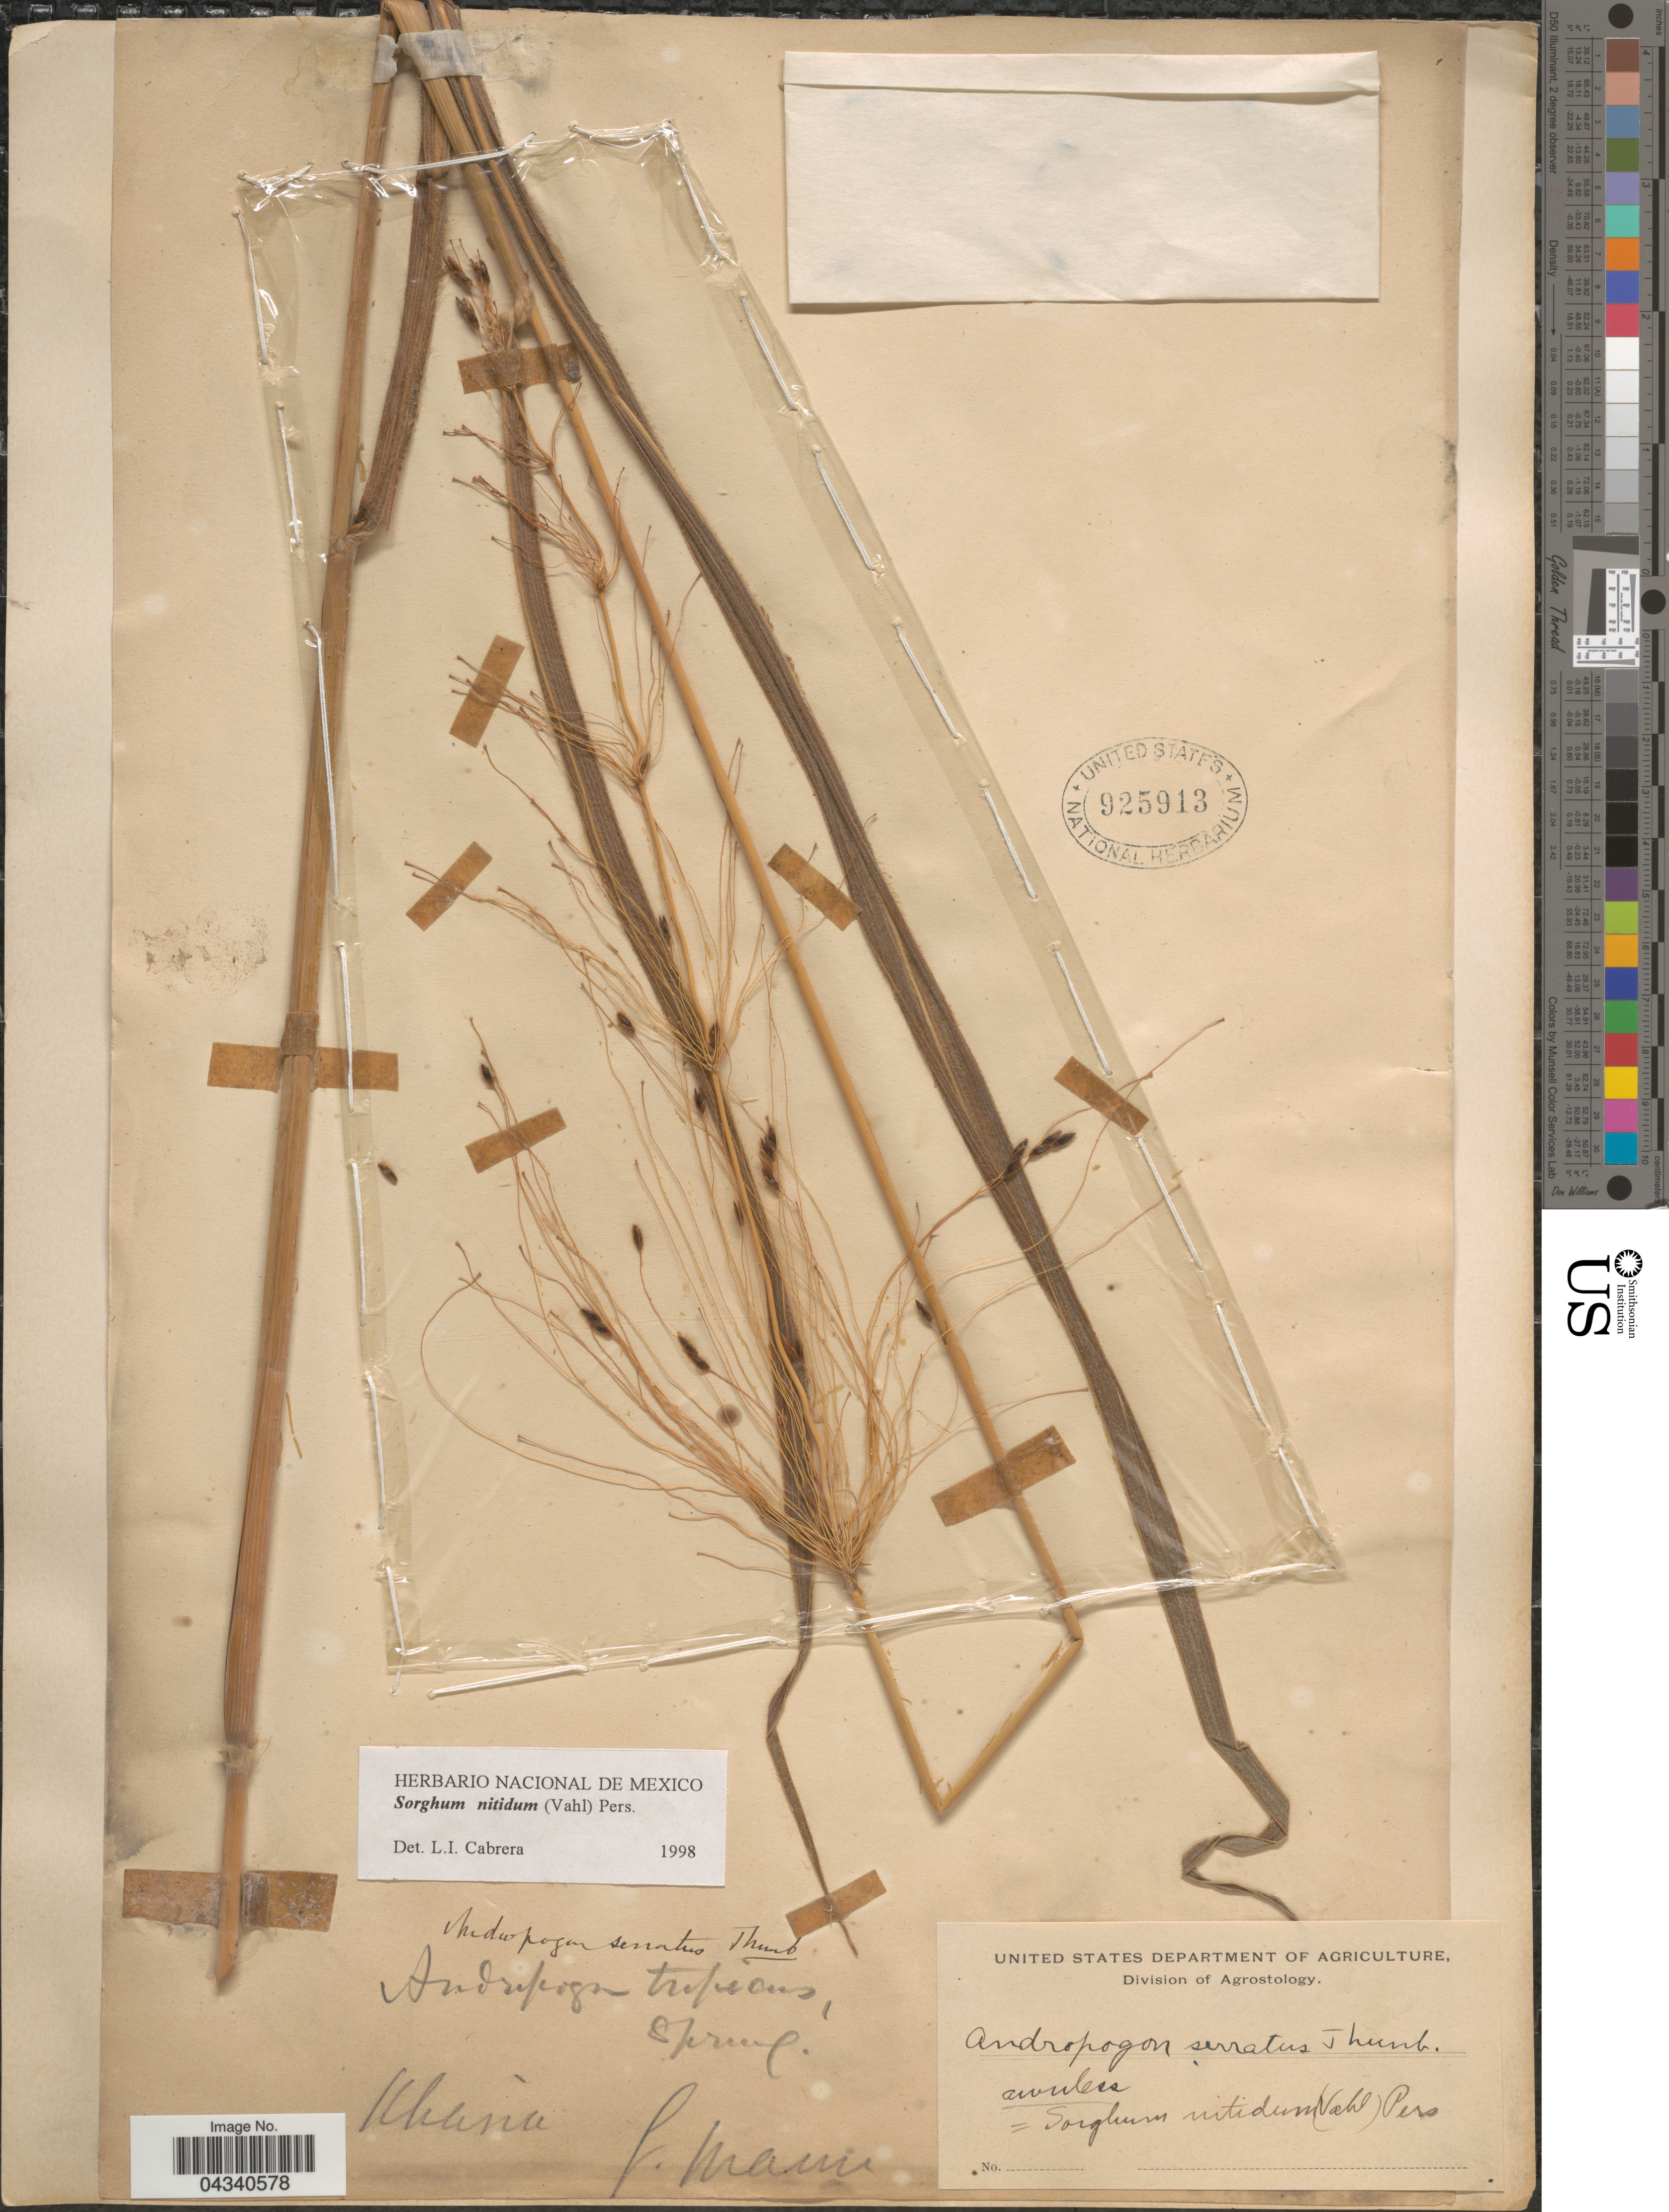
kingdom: Plantae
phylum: Tracheophyta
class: Liliopsida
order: Poales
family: Poaceae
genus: Sorghum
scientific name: Sorghum nitidum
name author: (Vahl) Pers.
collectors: Mann, --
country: India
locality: Khasia.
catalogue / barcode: US 925913